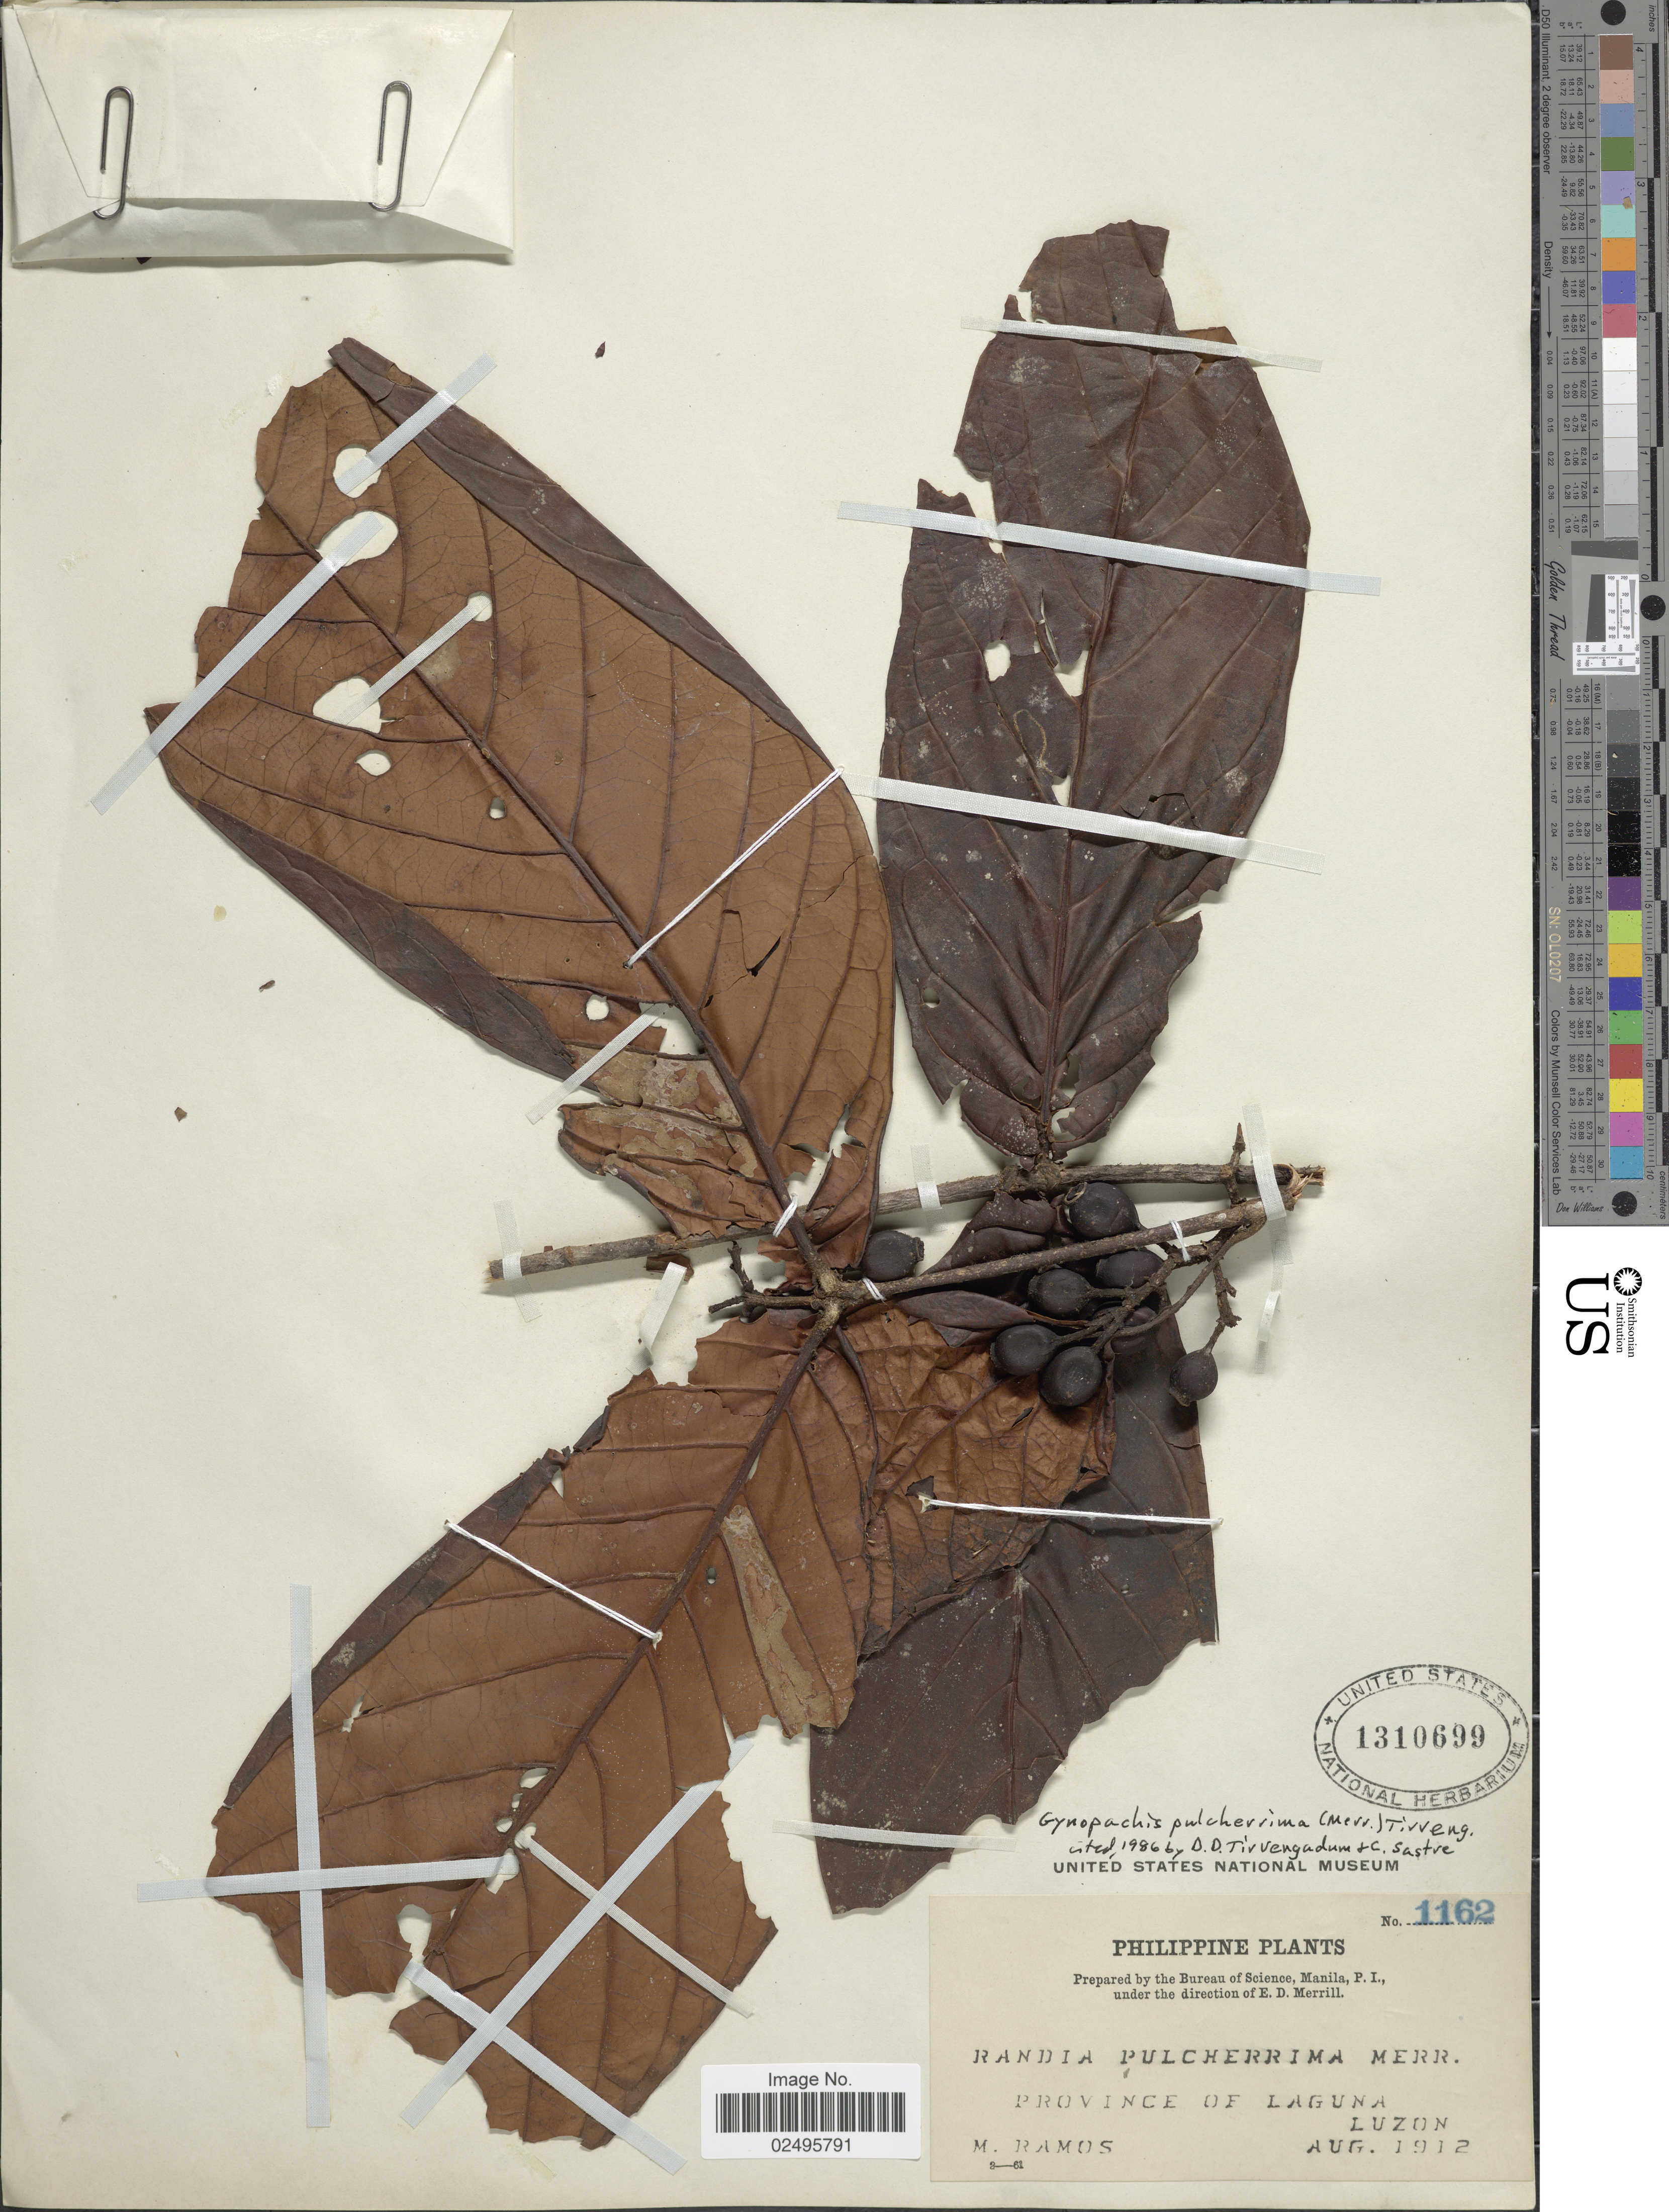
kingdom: Plantae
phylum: Tracheophyta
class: Magnoliopsida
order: Gentianales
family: Rubiaceae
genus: Aidia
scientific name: Aidia pulcherrima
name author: (Merr.) Ridsdale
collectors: M. Ramos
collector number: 1162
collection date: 1912-08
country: Philippines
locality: Province of Laguna. Luzon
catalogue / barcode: US 1310699